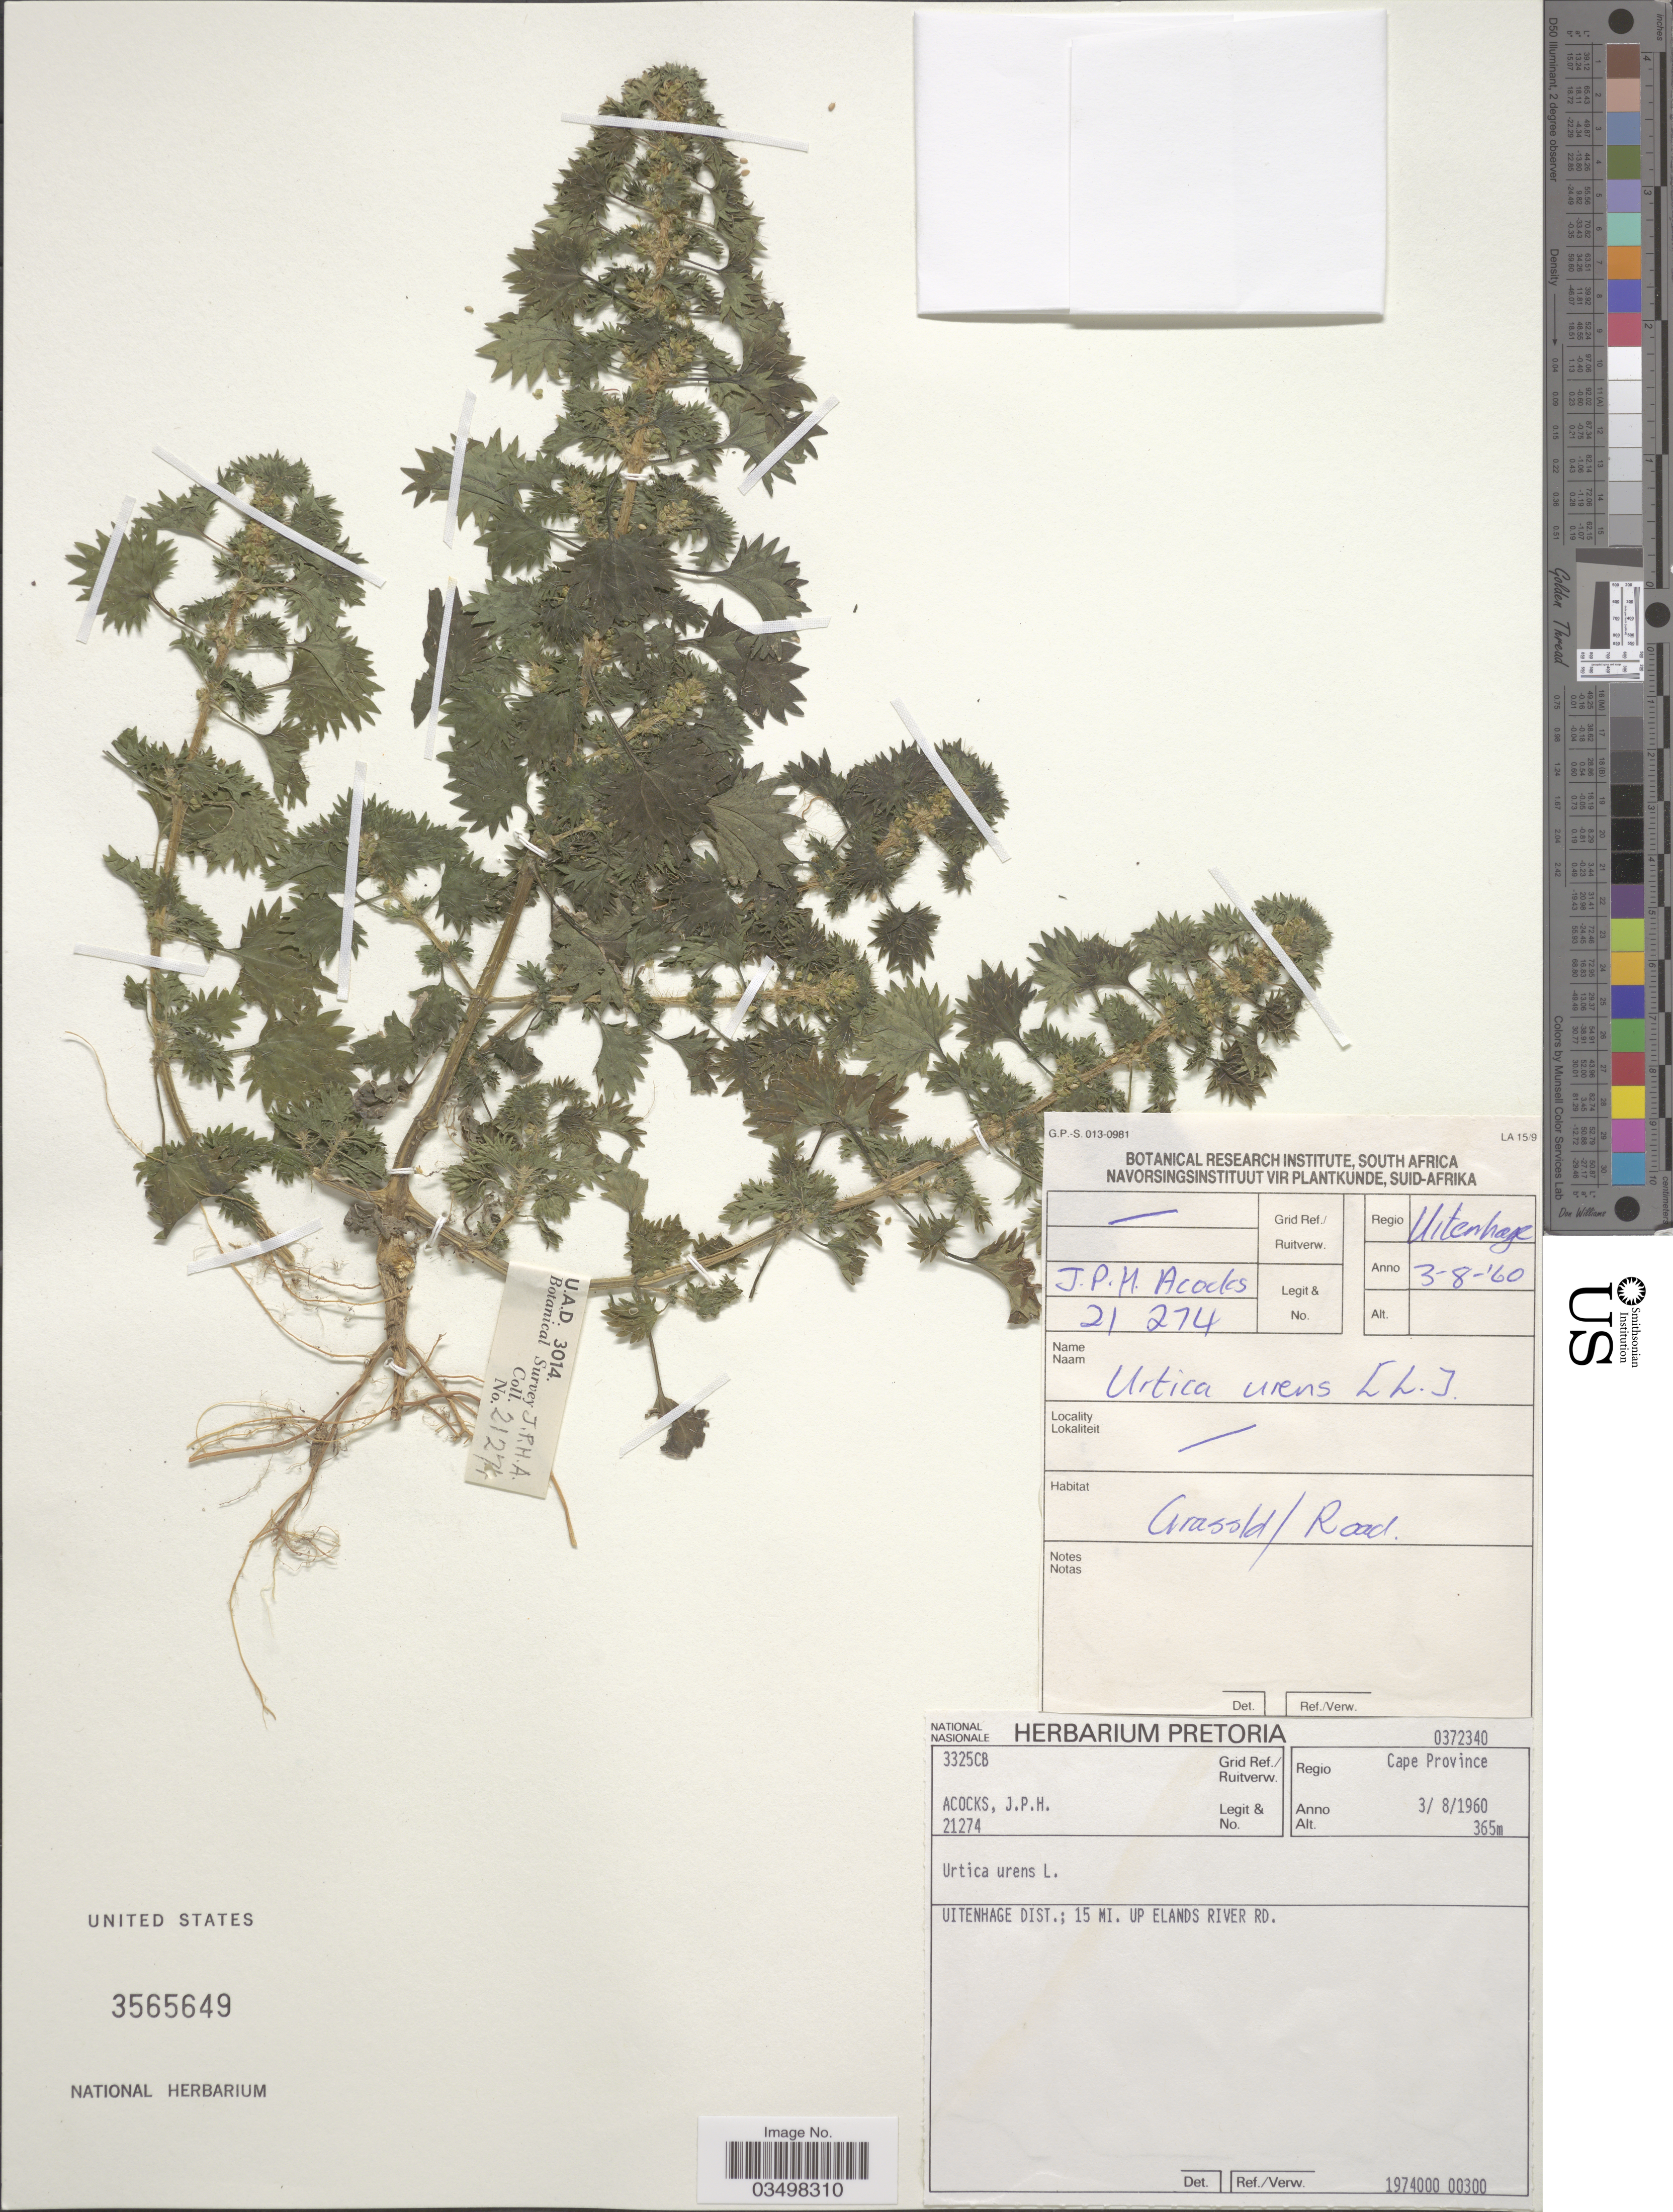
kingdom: Plantae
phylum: Tracheophyta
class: Magnoliopsida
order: Rosales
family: Urticaceae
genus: Urtica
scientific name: Urtica urens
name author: L.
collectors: J. P. Acocks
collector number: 21274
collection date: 1960-08-03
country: South Africa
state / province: Eastern Cape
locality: Grid Ref./ Ruitverw. 3325CB. Regio Cape Province. Uitenhage Dist.; 15 mi. up Elands River Rd.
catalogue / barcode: US 3565649